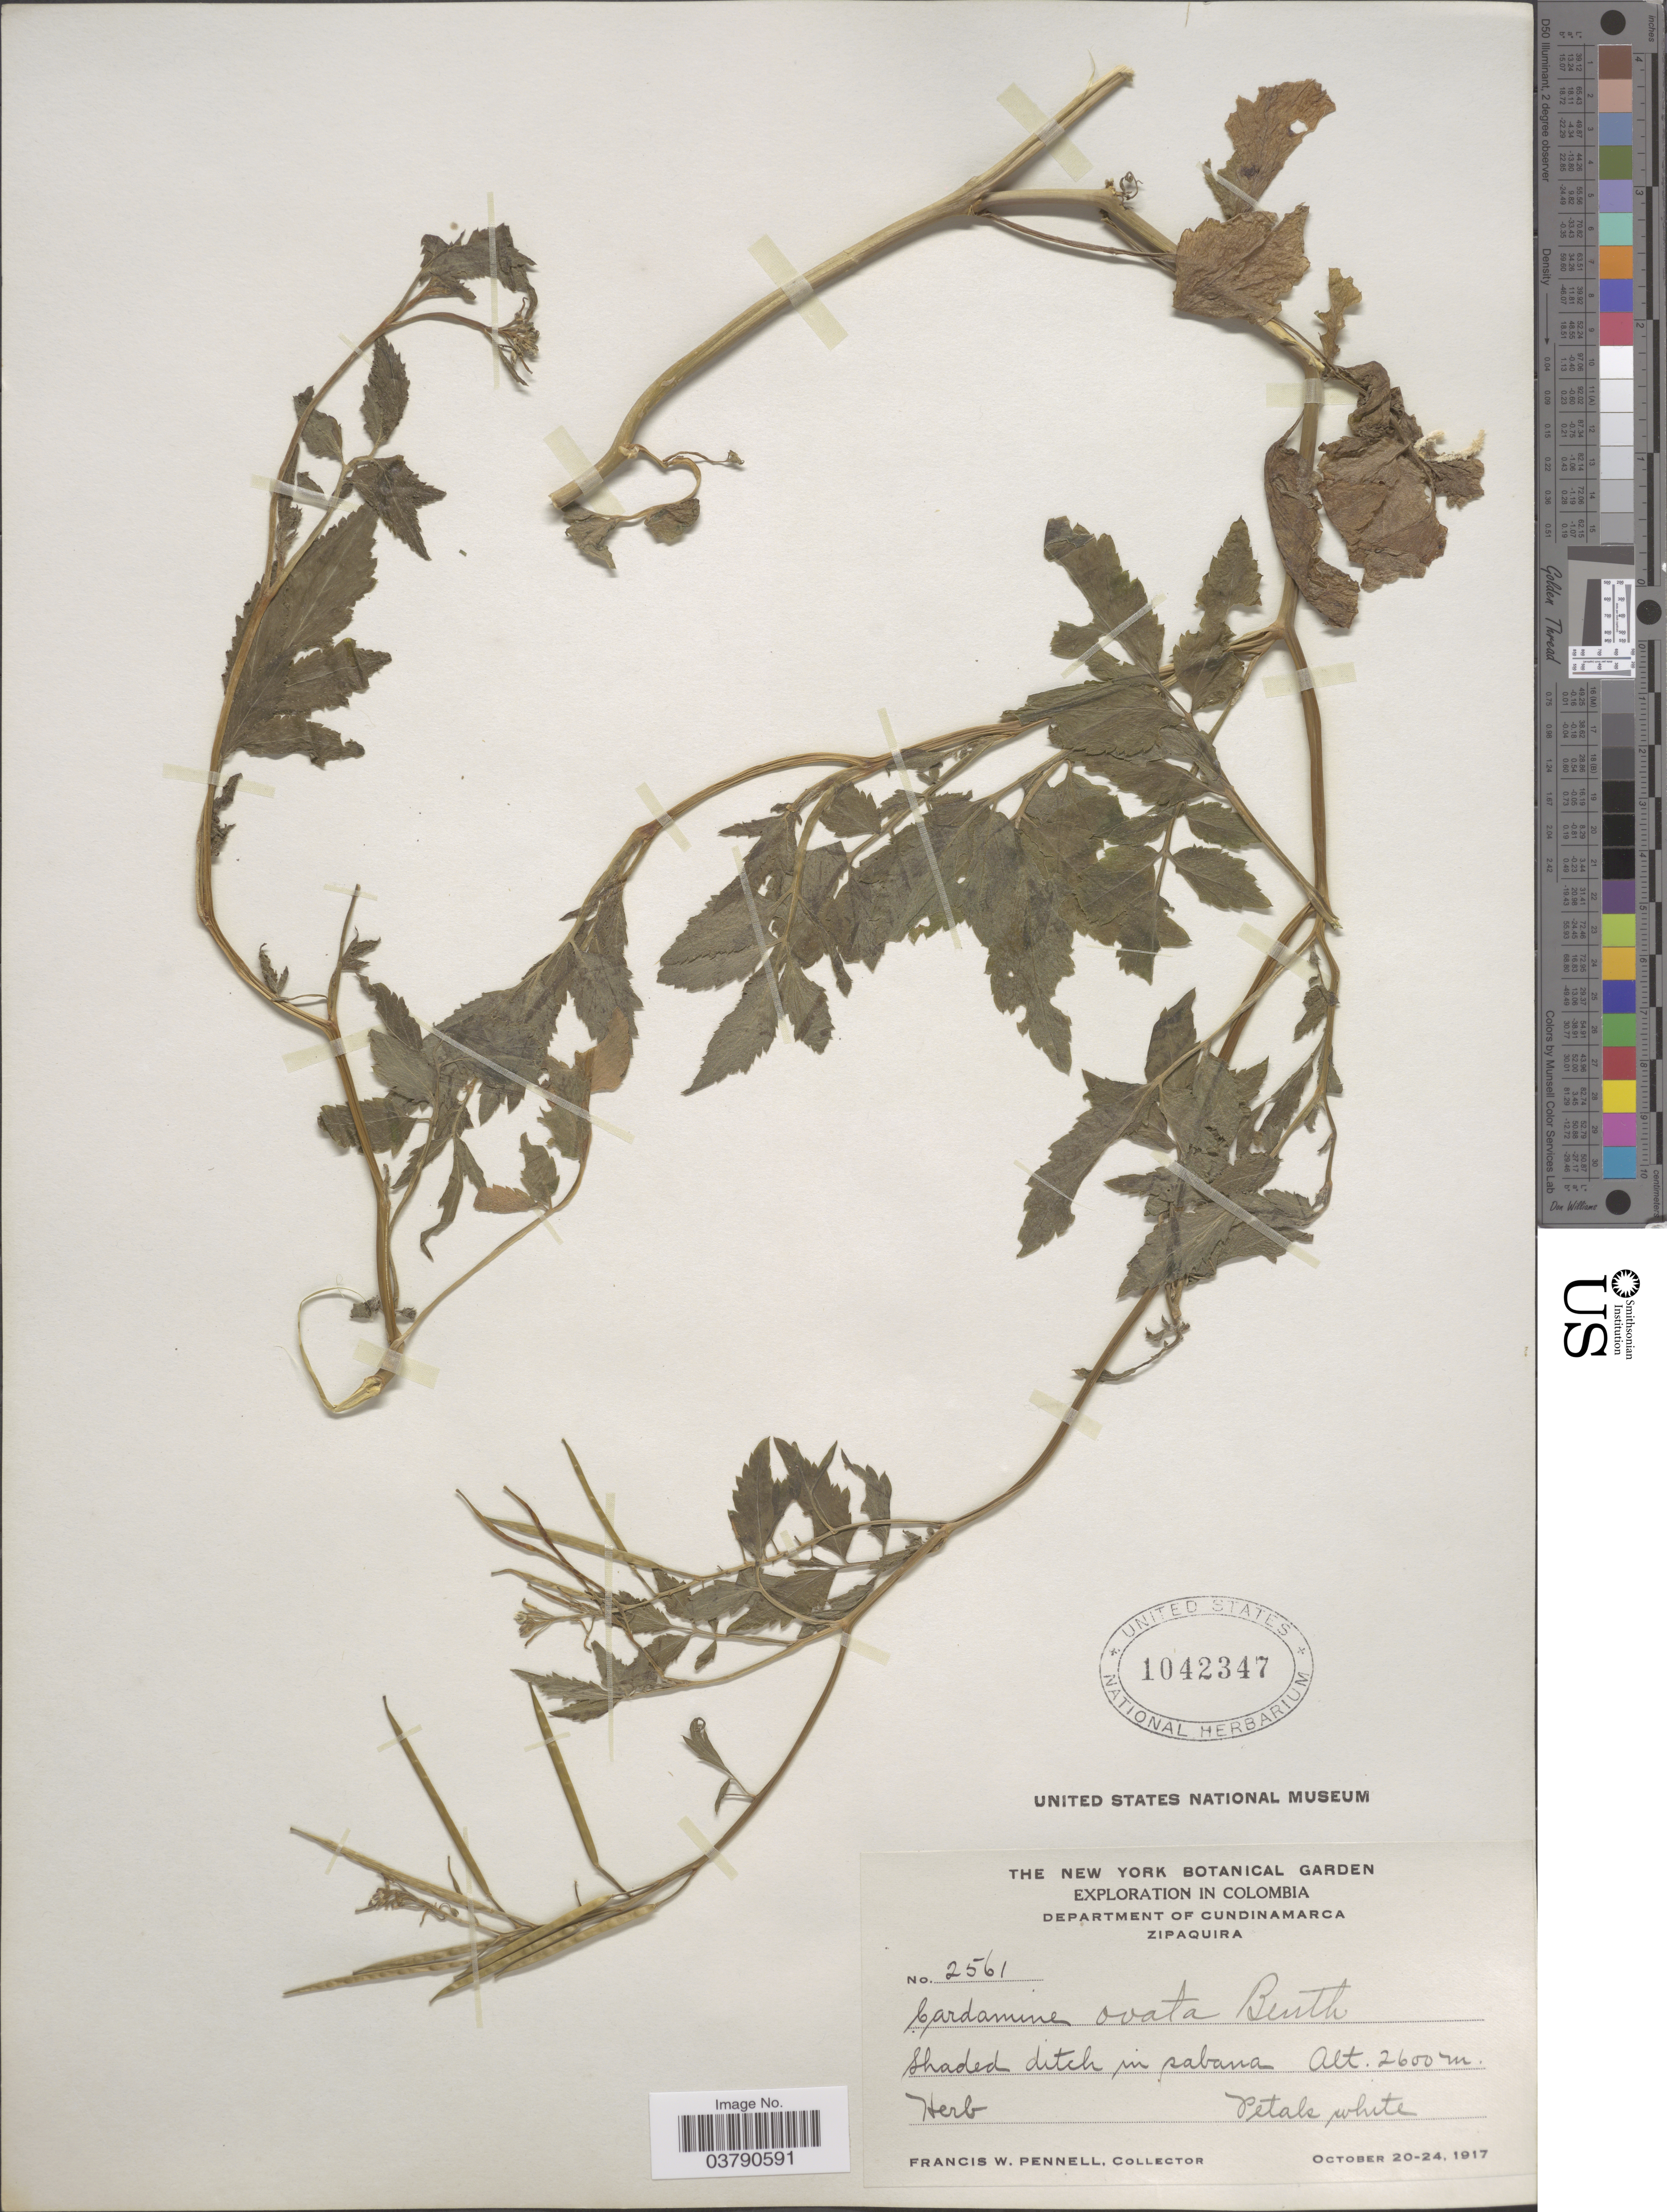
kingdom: Plantae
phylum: Tracheophyta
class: Magnoliopsida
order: Brassicales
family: Brassicaceae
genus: Cardamine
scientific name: Cardamine ovata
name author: Benth.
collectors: F. W. Pennell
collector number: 2561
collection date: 1917-10-20/1917-10-24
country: Colombia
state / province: Cundinamarca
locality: Department of Cundinamarca. Zipaquira.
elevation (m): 2600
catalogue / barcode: US 1042347